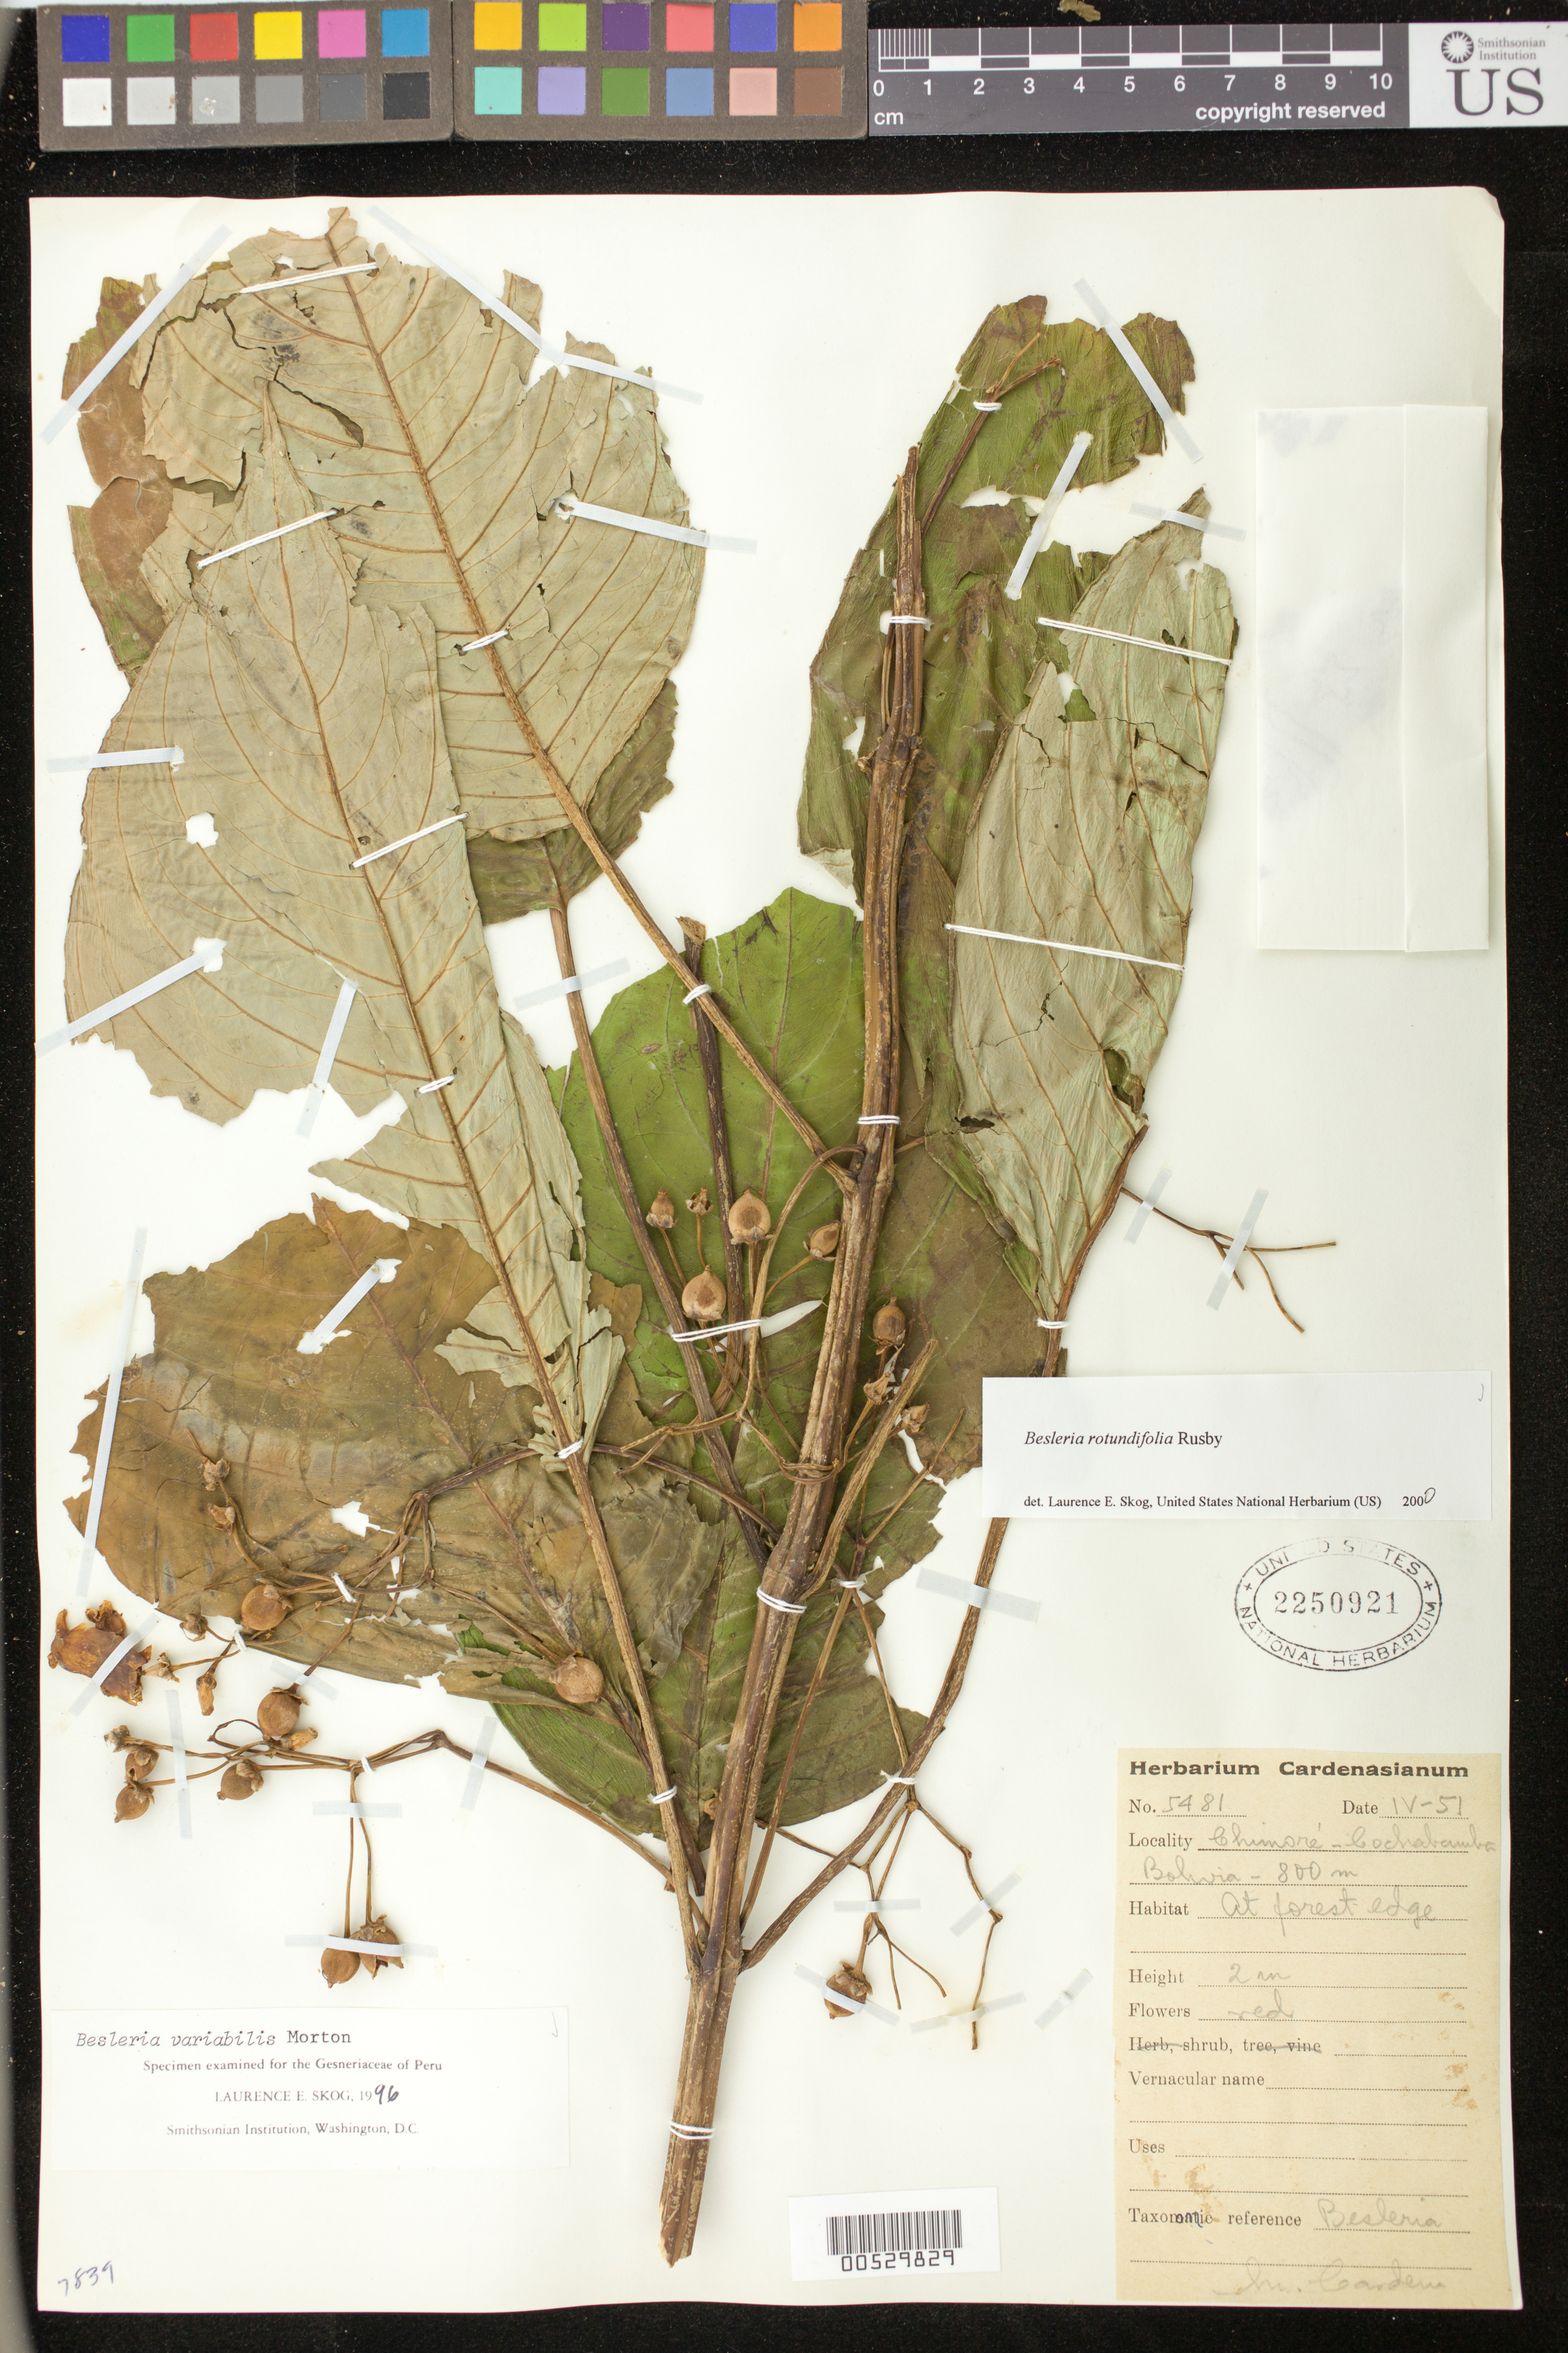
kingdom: Plantae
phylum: Tracheophyta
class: Magnoliopsida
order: Lamiales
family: Gesneriaceae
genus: Besleria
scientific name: Besleria rotundifolia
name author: Rusby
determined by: Skog, Laurence E.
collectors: M. Cárdenas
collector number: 5481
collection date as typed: Apr 1951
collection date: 1951-04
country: Bolivia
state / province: Cochabamba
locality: Chimoré - Cochabamba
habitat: At forest edge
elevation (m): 800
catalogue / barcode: US 2250921